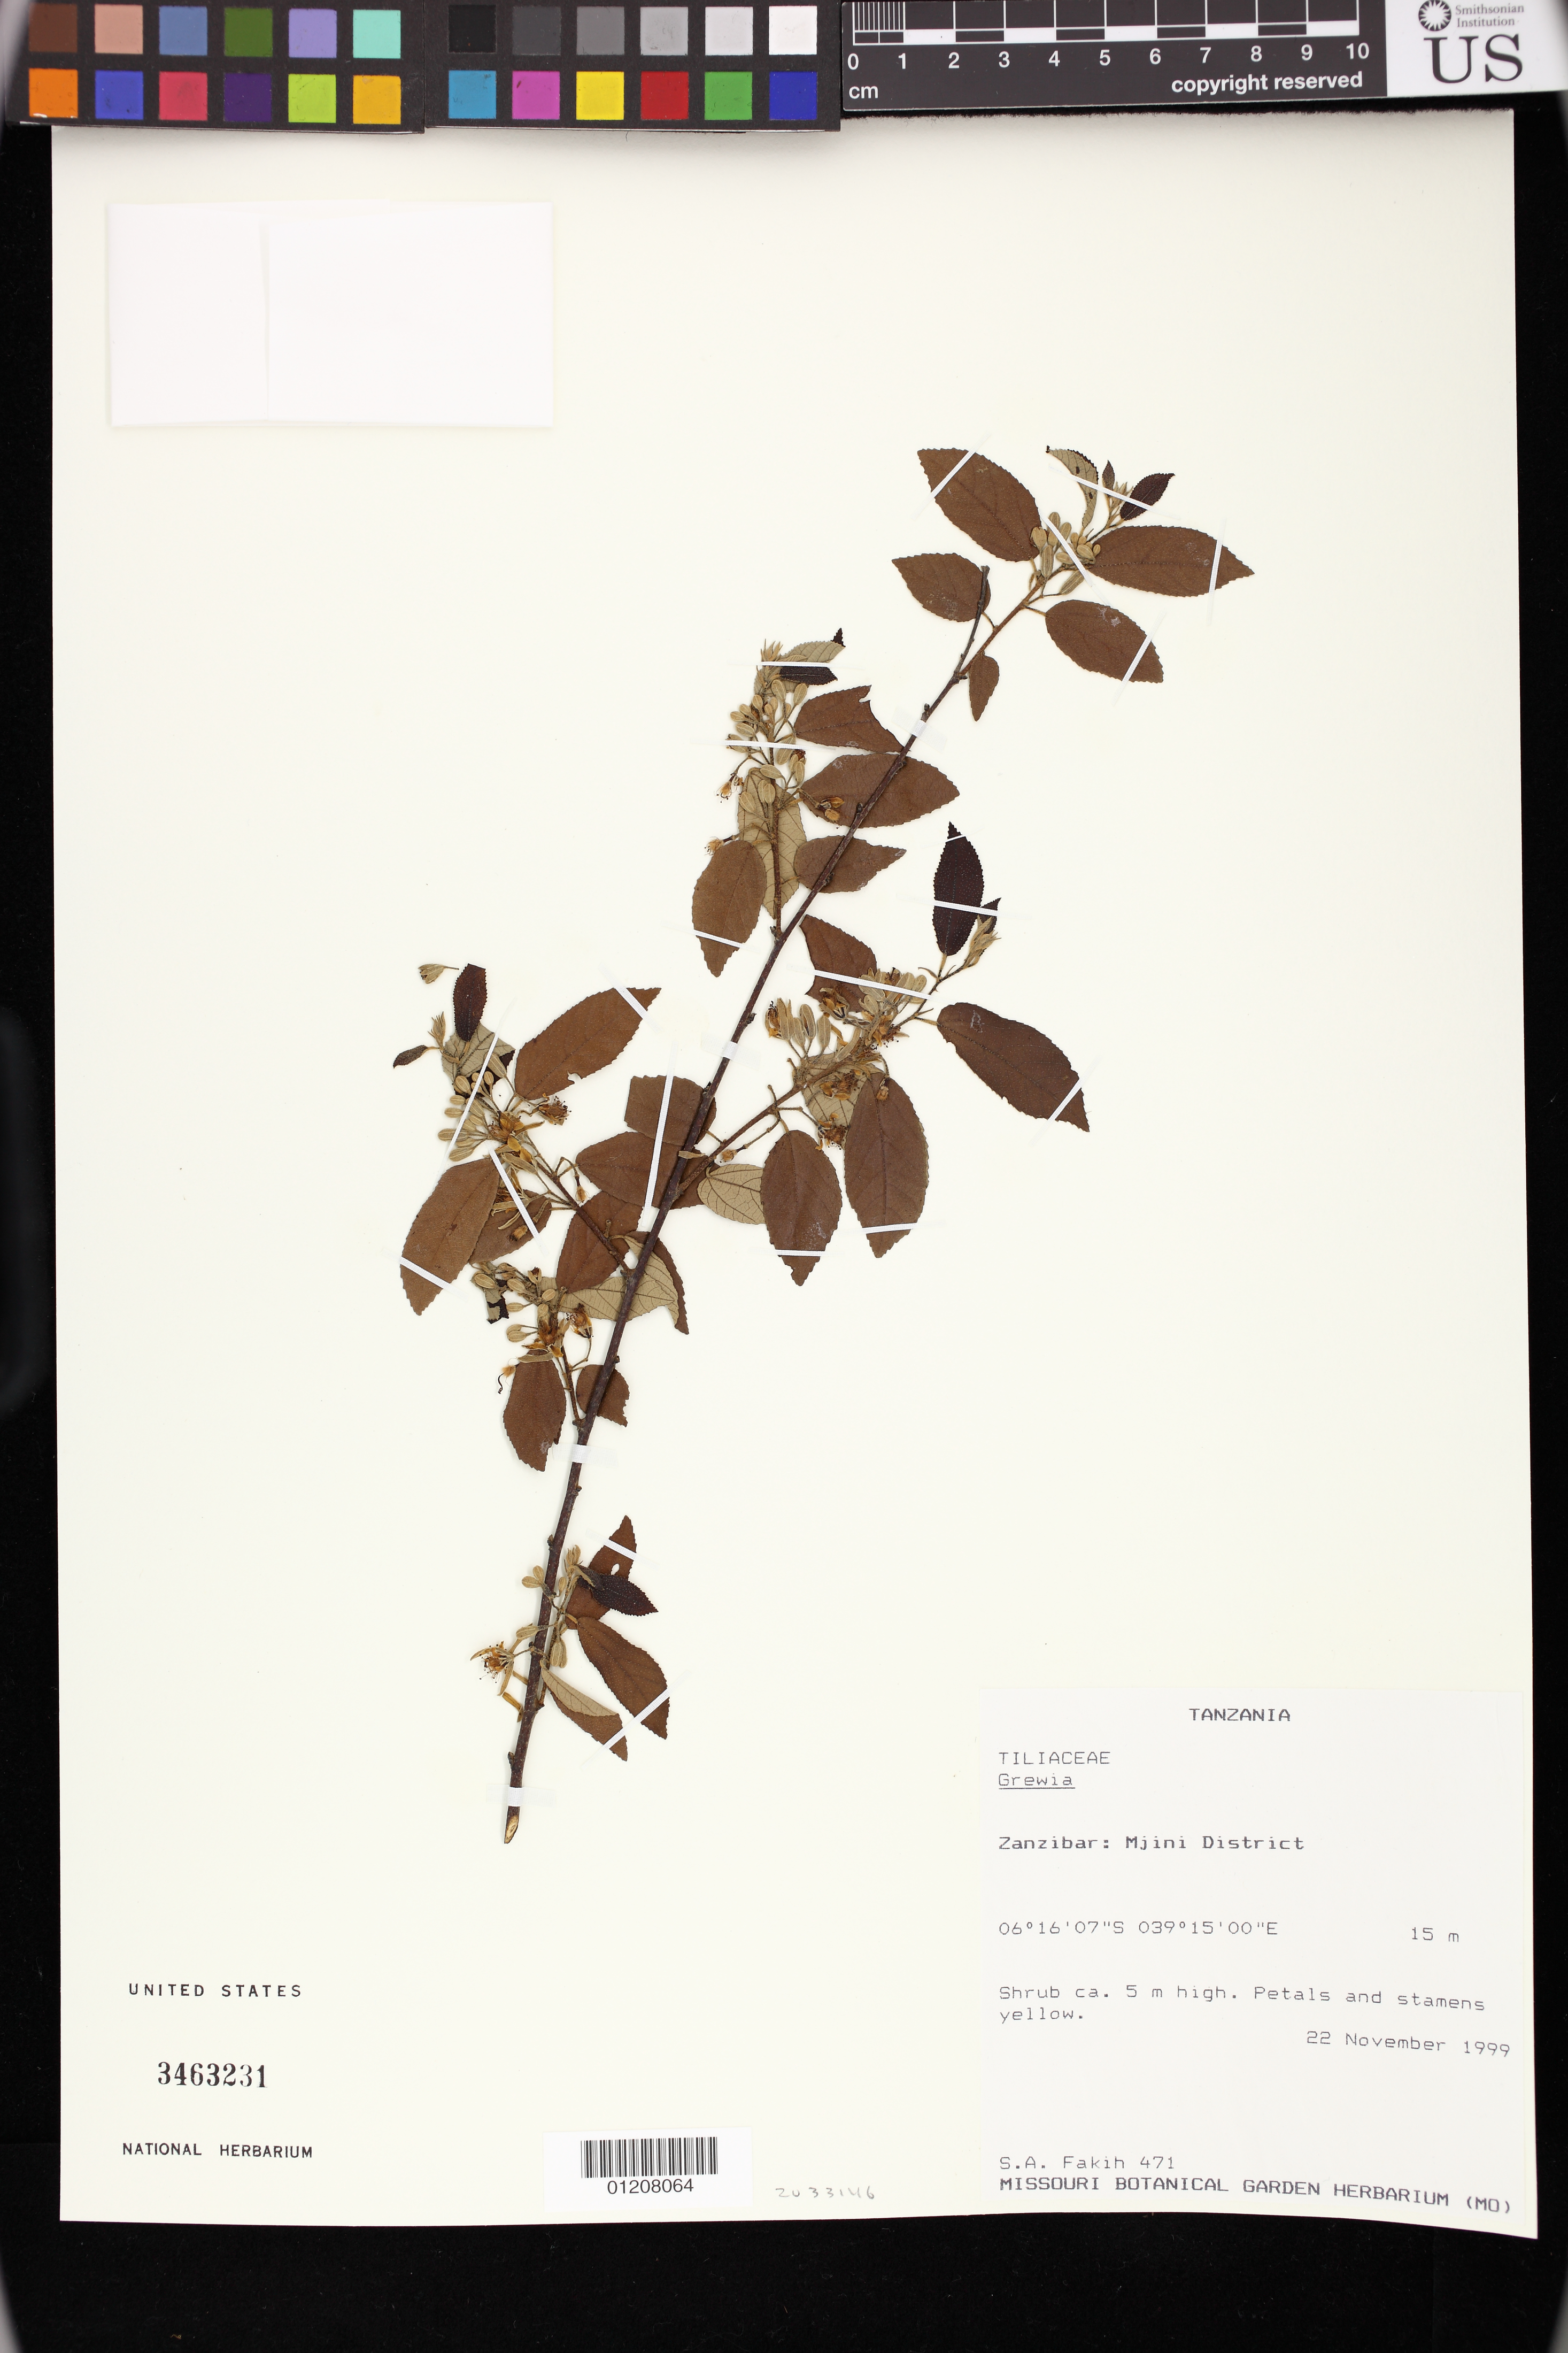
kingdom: Plantae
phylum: Tracheophyta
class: Magnoliopsida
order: Malvales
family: Malvaceae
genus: Grewia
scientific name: Grewia sp.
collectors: S. Fakih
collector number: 471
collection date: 1999-11-22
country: Tanzania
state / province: Zanzibar Urban/West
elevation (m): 15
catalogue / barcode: US 3463231